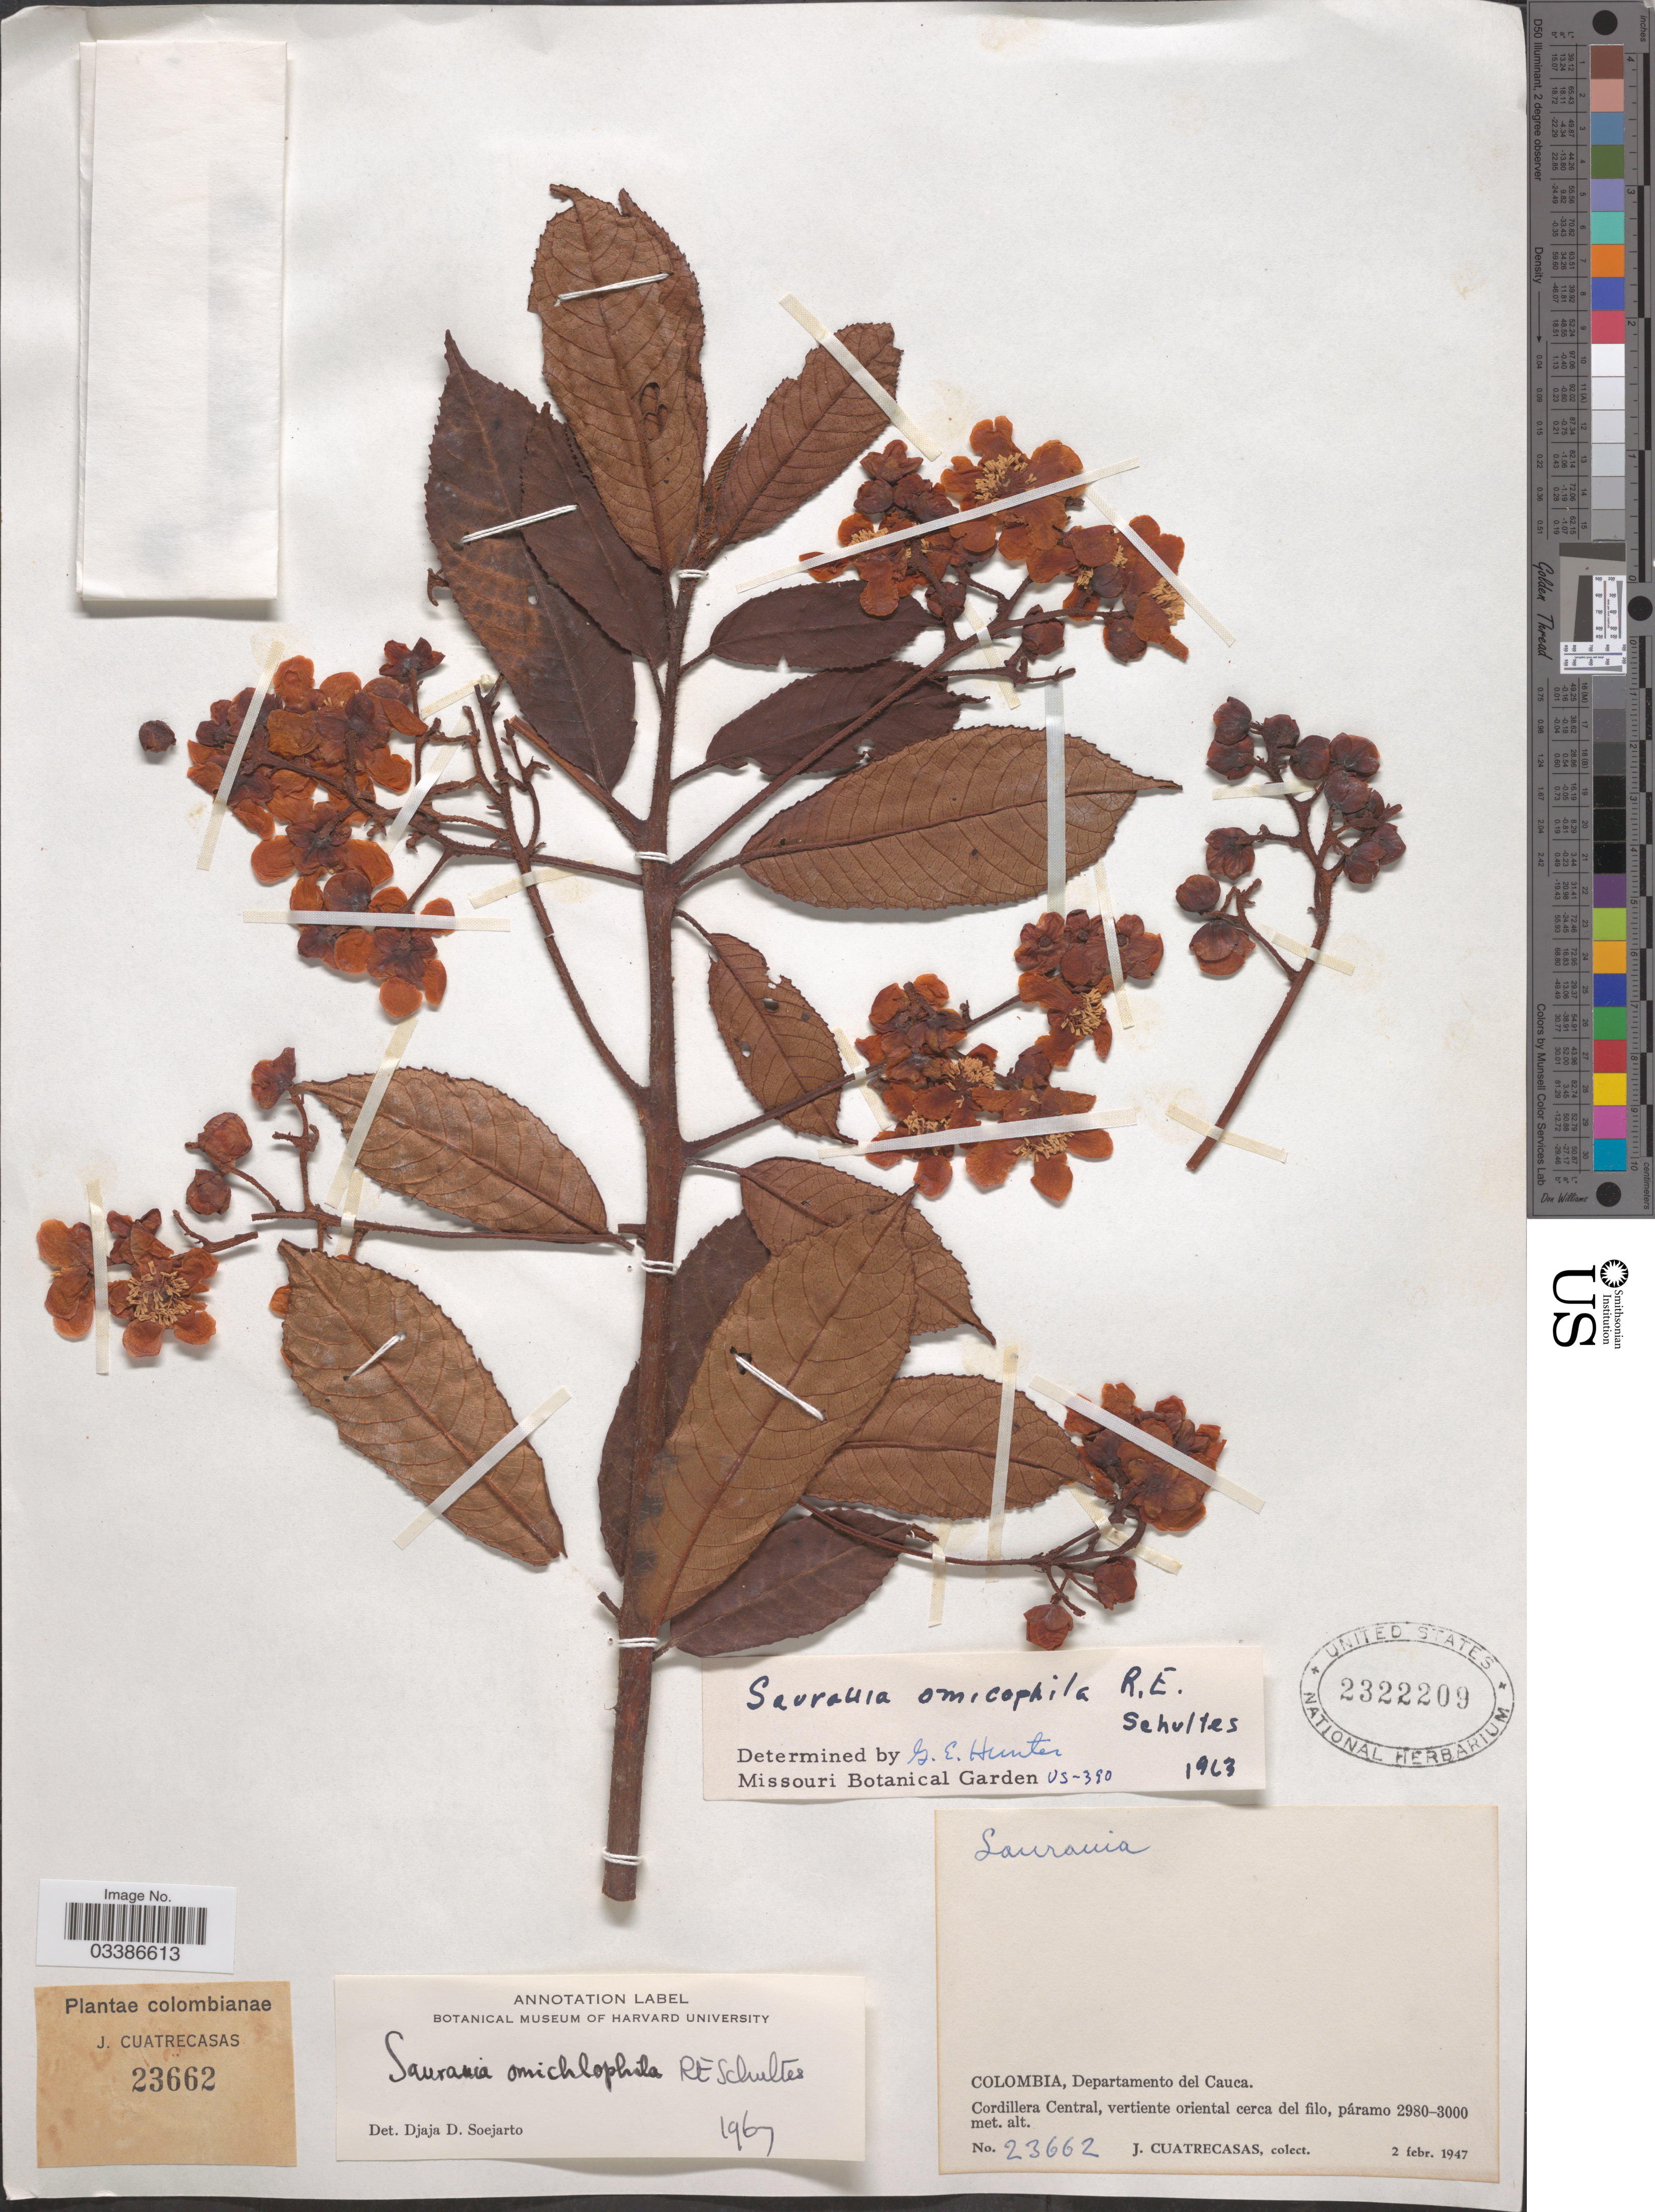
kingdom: Plantae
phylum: Tracheophyta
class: Magnoliopsida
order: Ericales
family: Actinidiaceae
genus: Saurauia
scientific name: Saurauia omichlophila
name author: R.E. Schult.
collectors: J. Cuatrecasas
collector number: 23662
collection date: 1947-02-02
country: Colombia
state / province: Cauca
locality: Departamento del Cauca. Cordillera Central, vertiente oriental cerca del filo, páramo.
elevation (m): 2980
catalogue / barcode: US 2322209